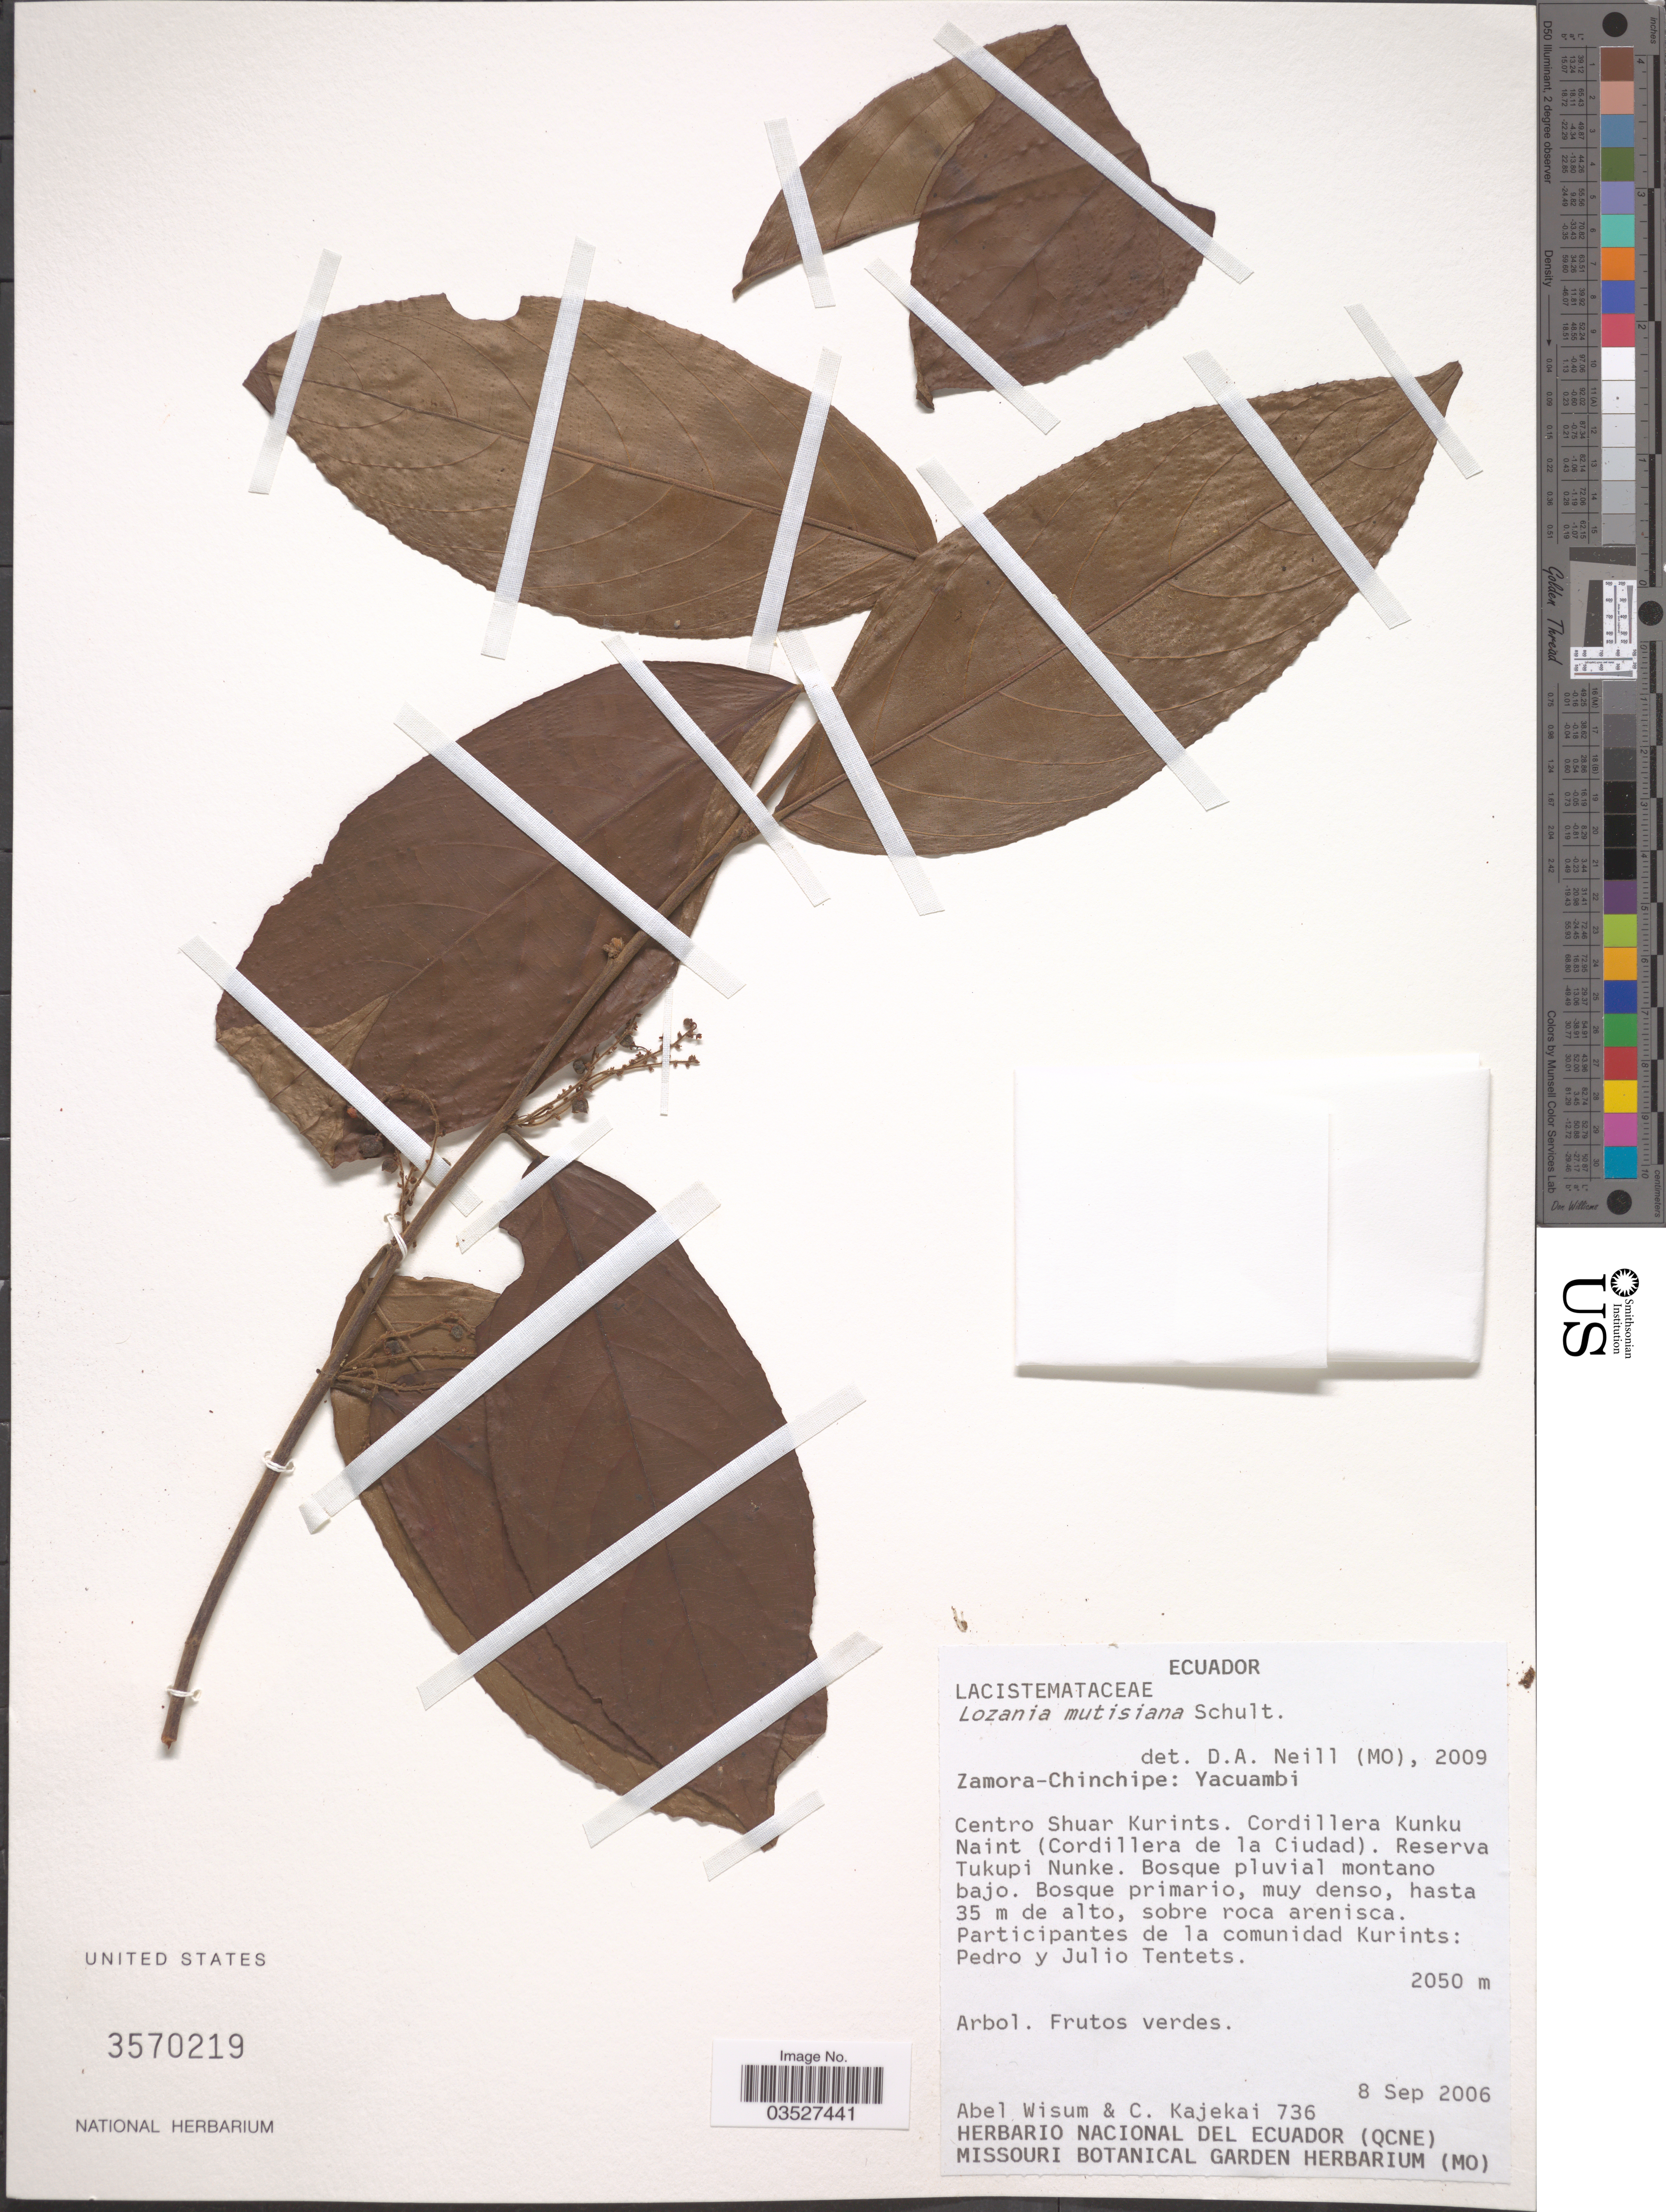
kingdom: Plantae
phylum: Tracheophyta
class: Magnoliopsida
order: Malpighiales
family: Lacistemataceae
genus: Lozania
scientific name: Lozania mutisiana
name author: Schult. in Roem. & Schult.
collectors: A. Wisum & C. Kajekai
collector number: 736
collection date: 2006-09-08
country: Ecuador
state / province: Zamora-Chinchipe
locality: Yacuambi. Centro Shuar Kurints. Cordillera Kunku Naint (Cordillera de la Ciudad). Reserva Tukupi Nunke.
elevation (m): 2050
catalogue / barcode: US 3570219